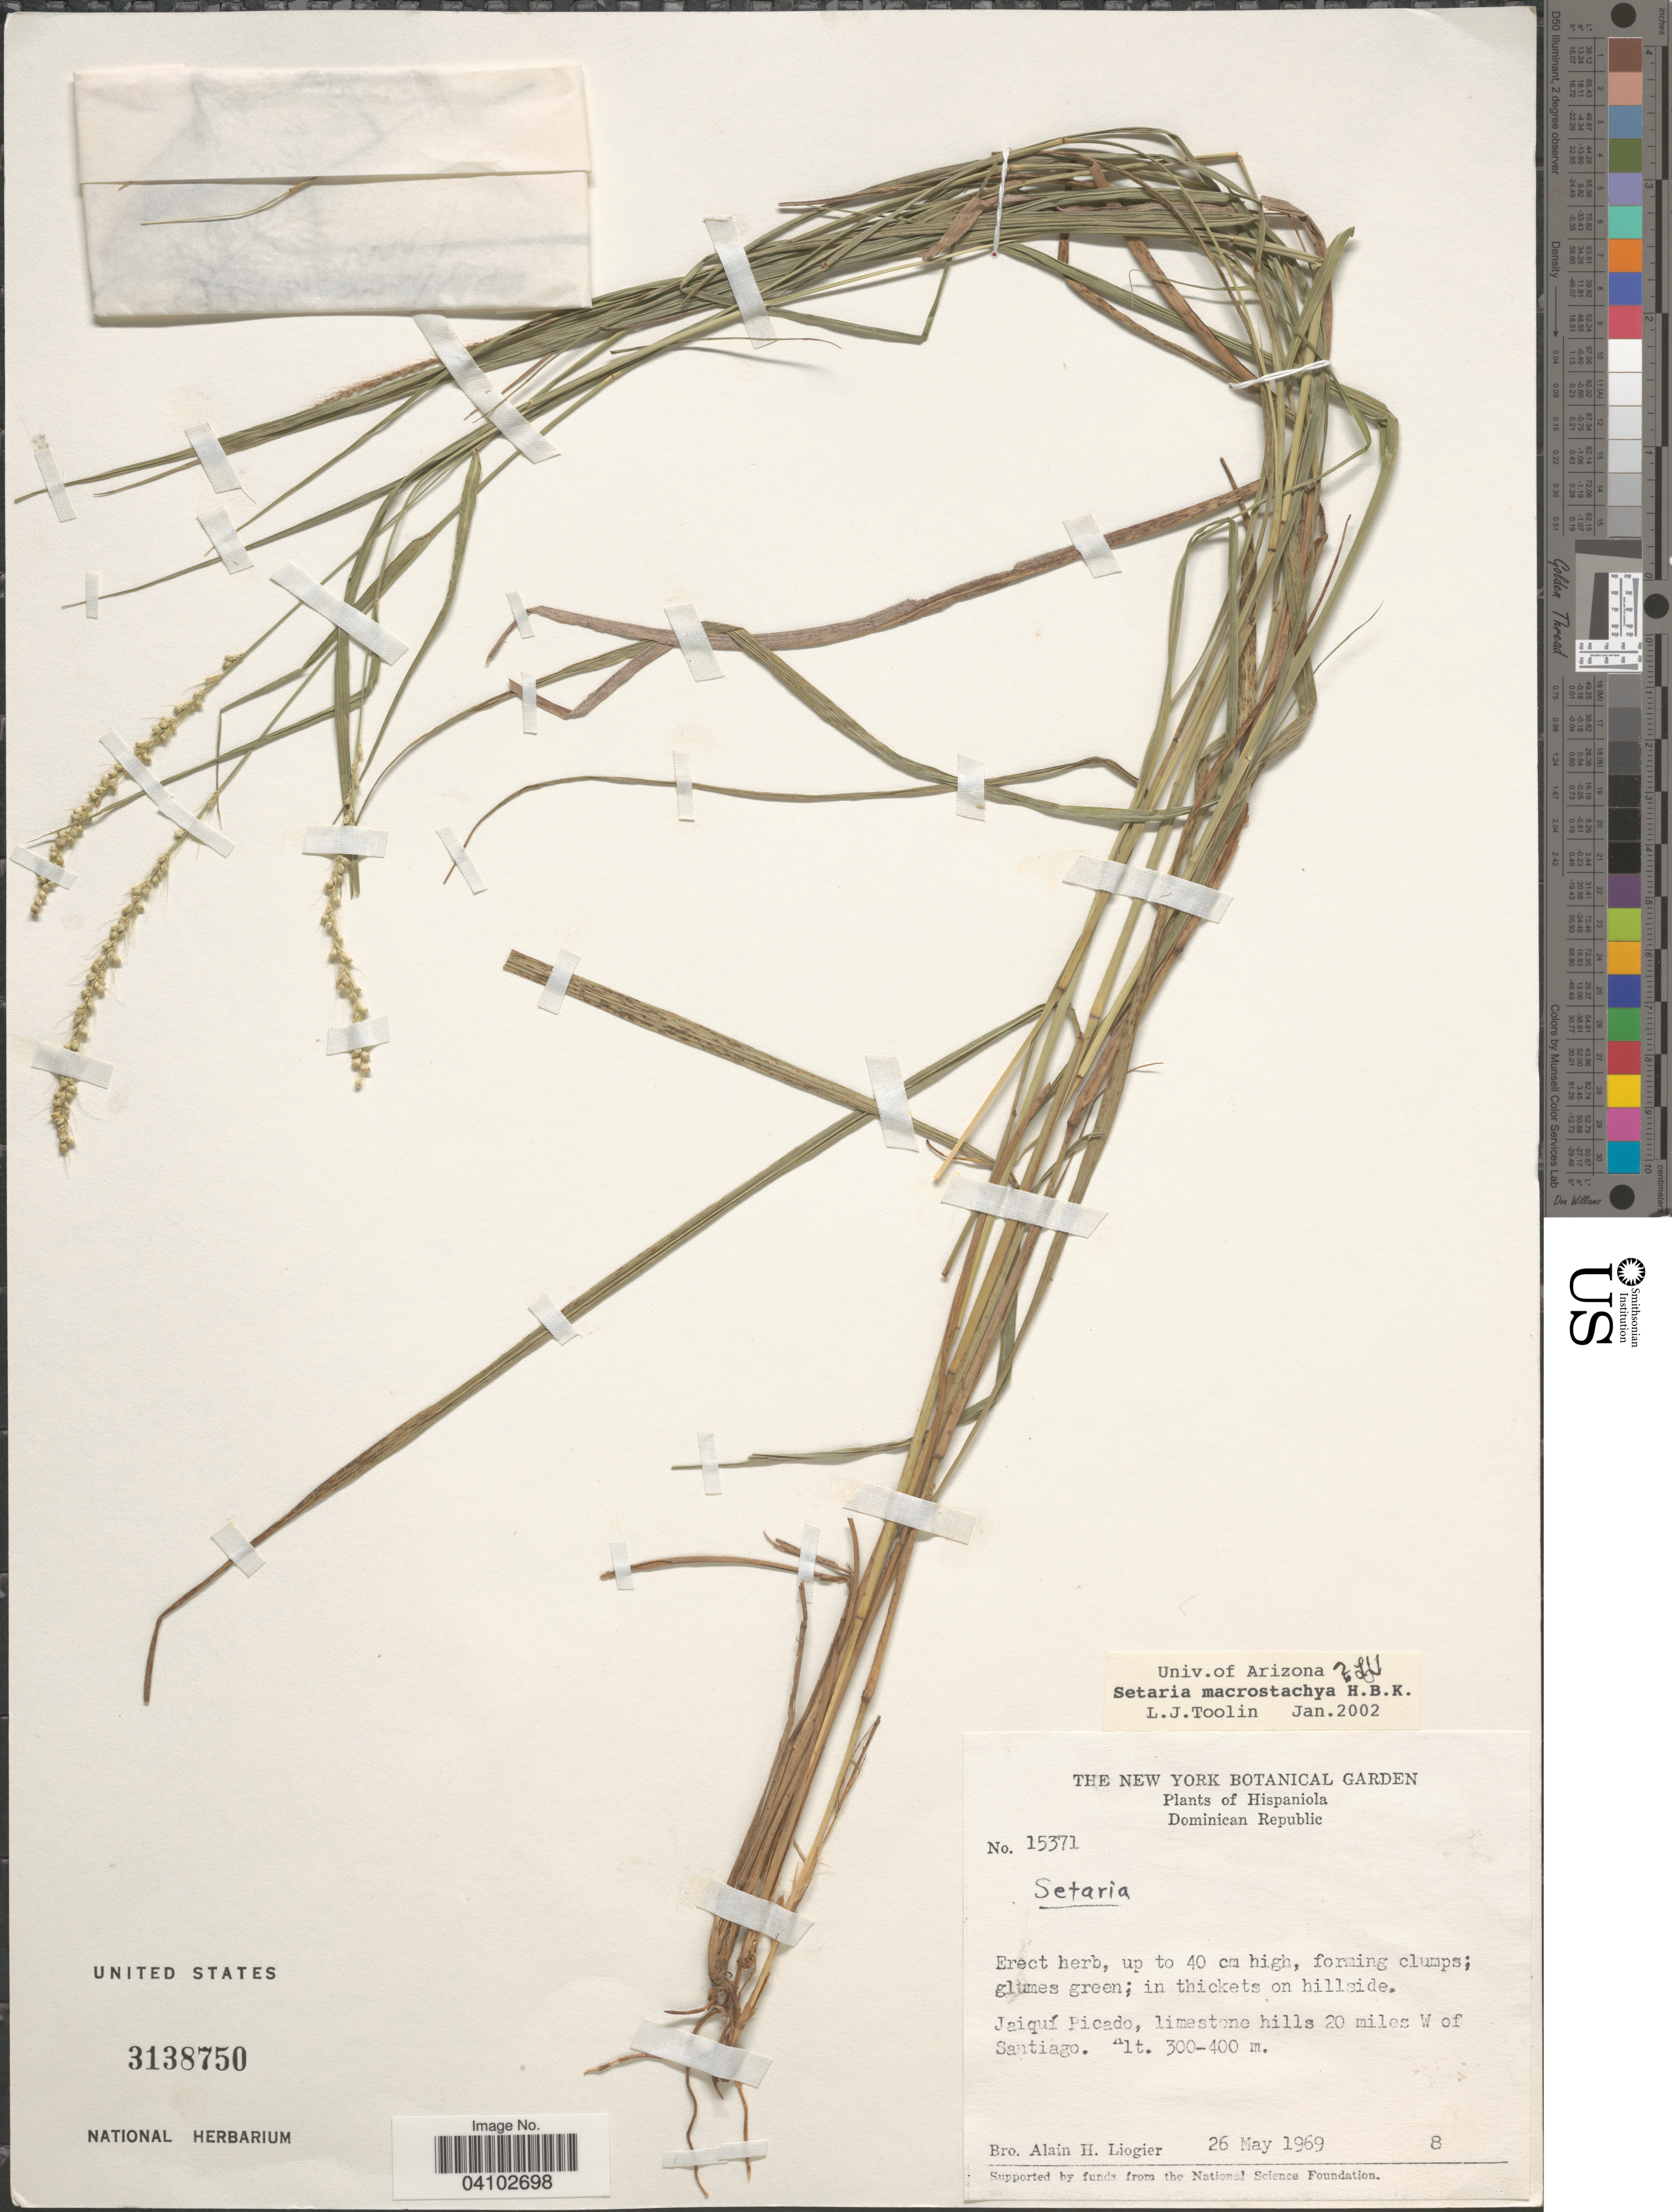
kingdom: Plantae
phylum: Tracheophyta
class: Liliopsida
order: Poales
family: Poaceae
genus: Setaria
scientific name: Setaria macrostachya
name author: Kunth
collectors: A. H. Liogier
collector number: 15371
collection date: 1969-05-26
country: Dominican Republic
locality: Hispaniola. Jaiquí Picado, limestone hills 20 miles W of Santiago.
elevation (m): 300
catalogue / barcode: US 3138750